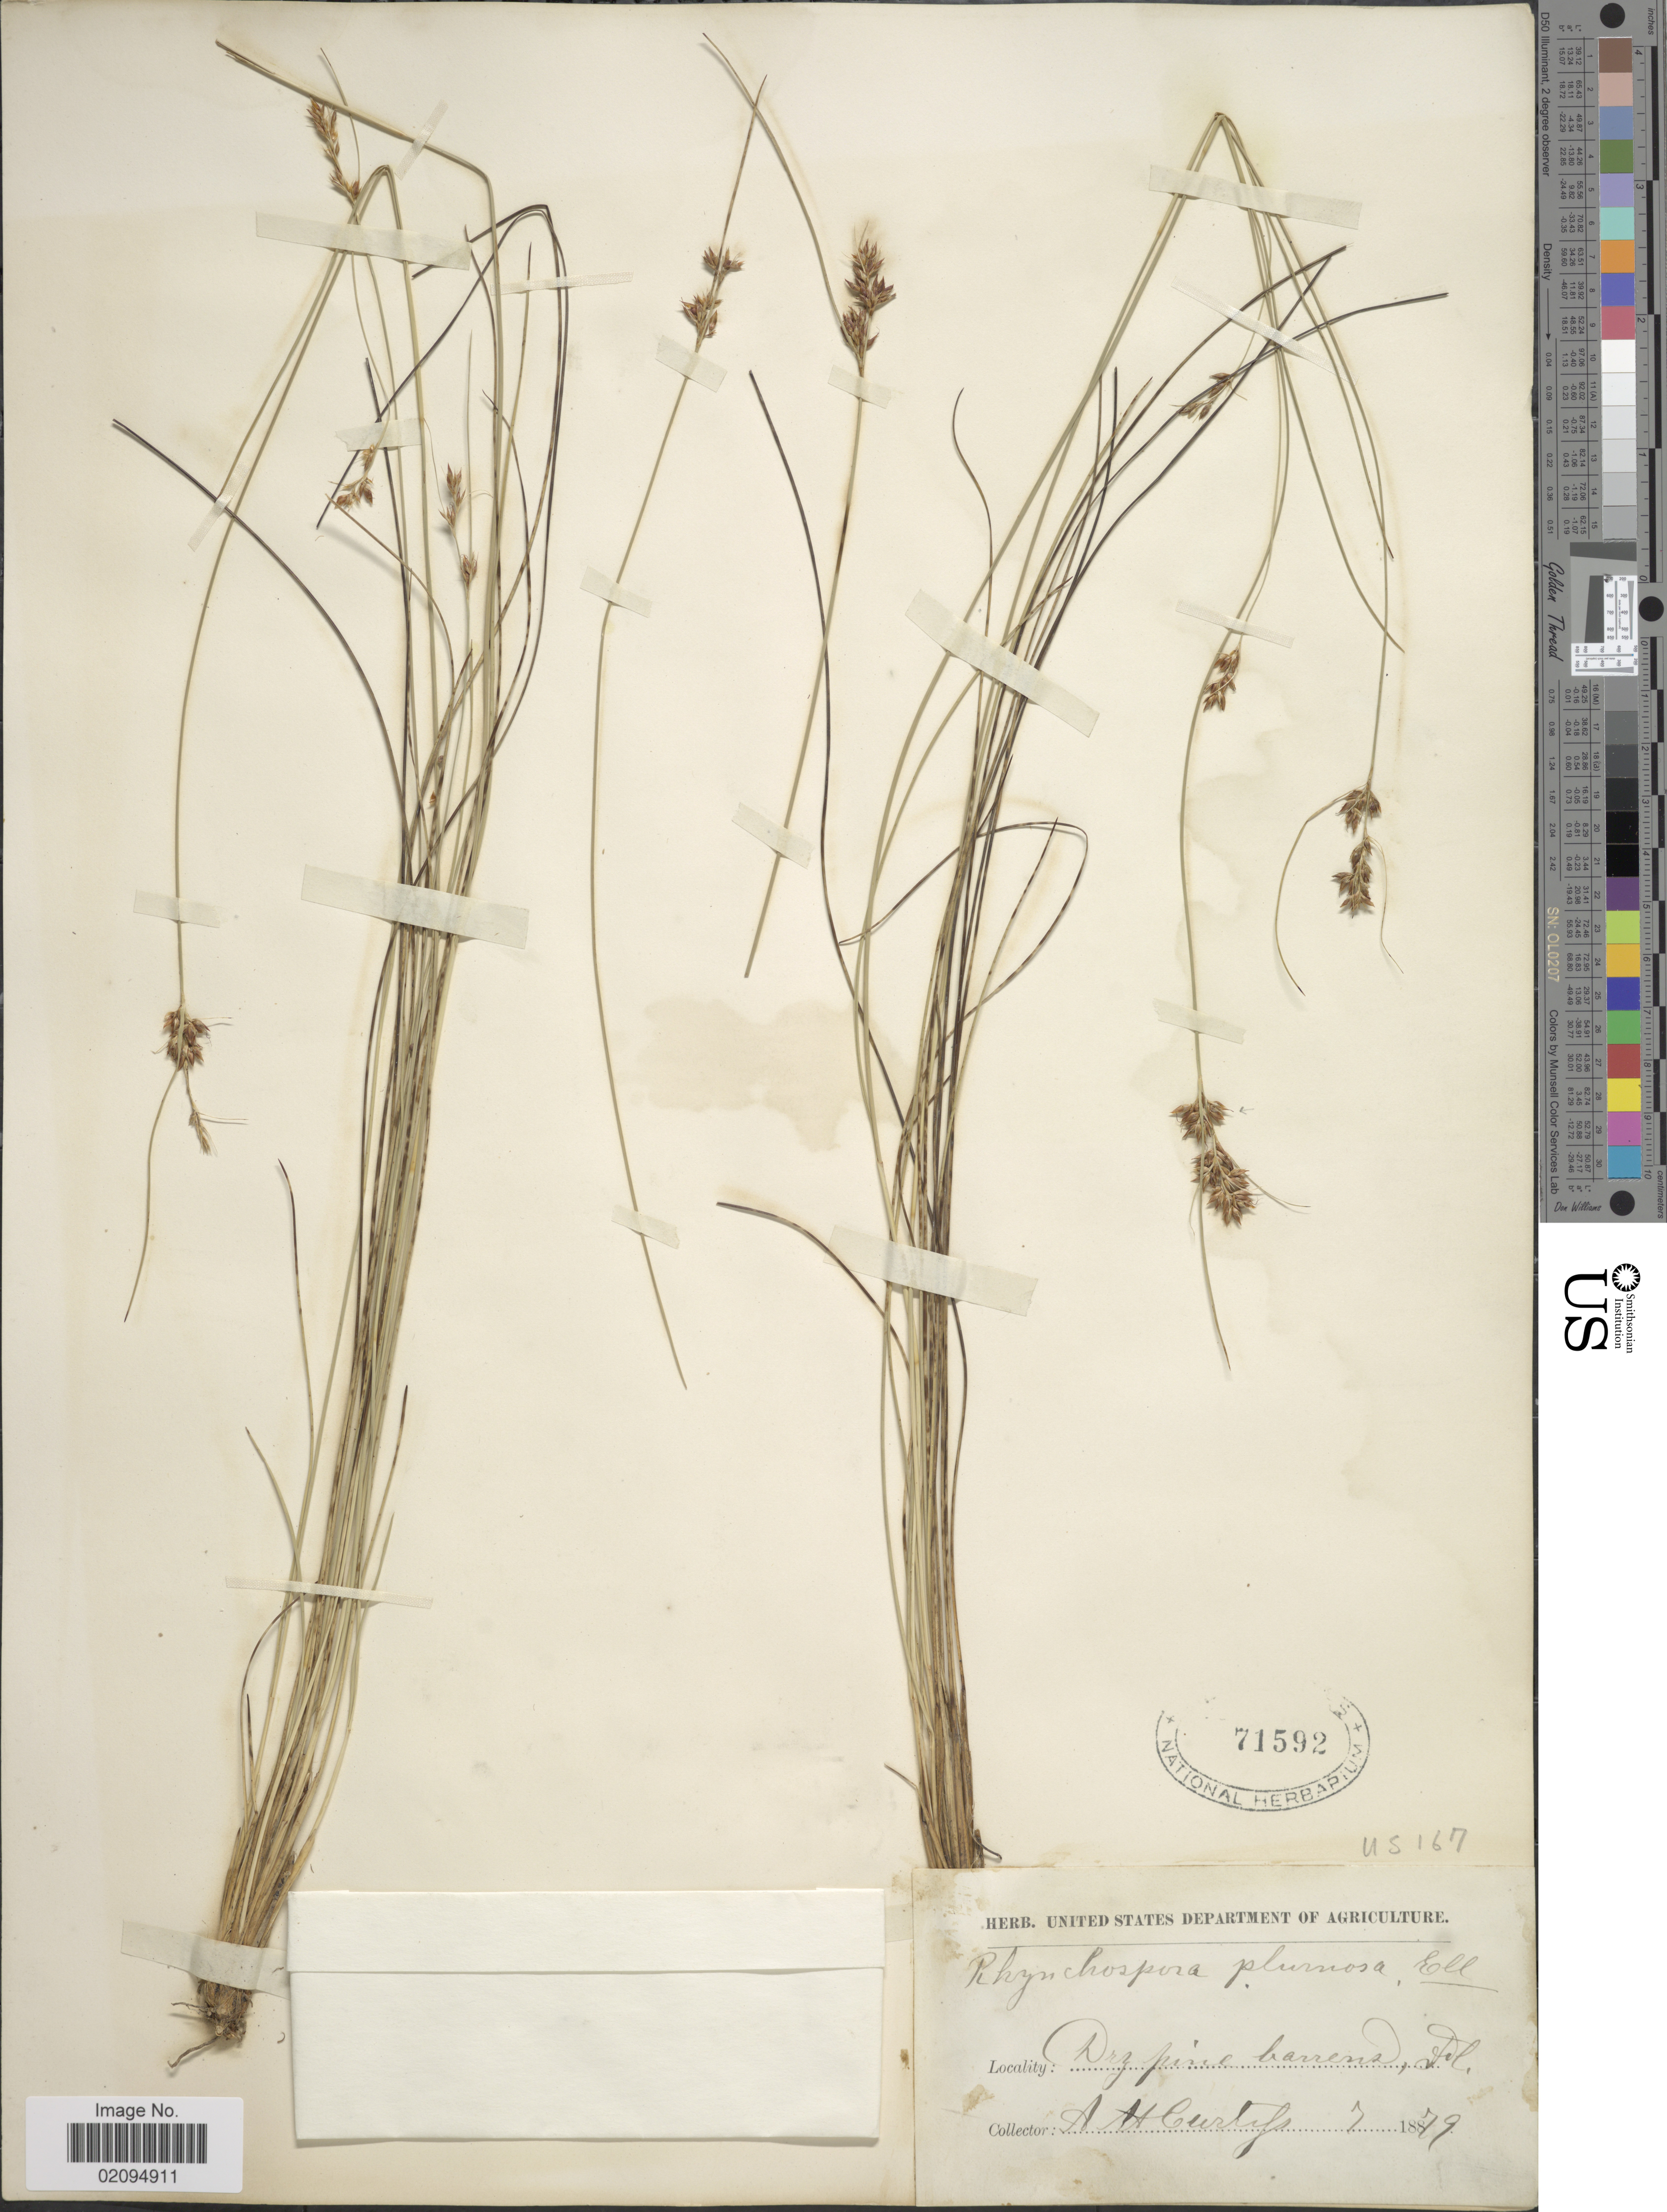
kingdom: Plantae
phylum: Tracheophyta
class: Liliopsida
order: Poales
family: Cyperaceae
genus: Rhynchospora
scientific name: Rhynchospora plumosa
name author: Elliott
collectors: A. H. Curtiss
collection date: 1879-07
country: United States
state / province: Florida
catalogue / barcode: US 71592